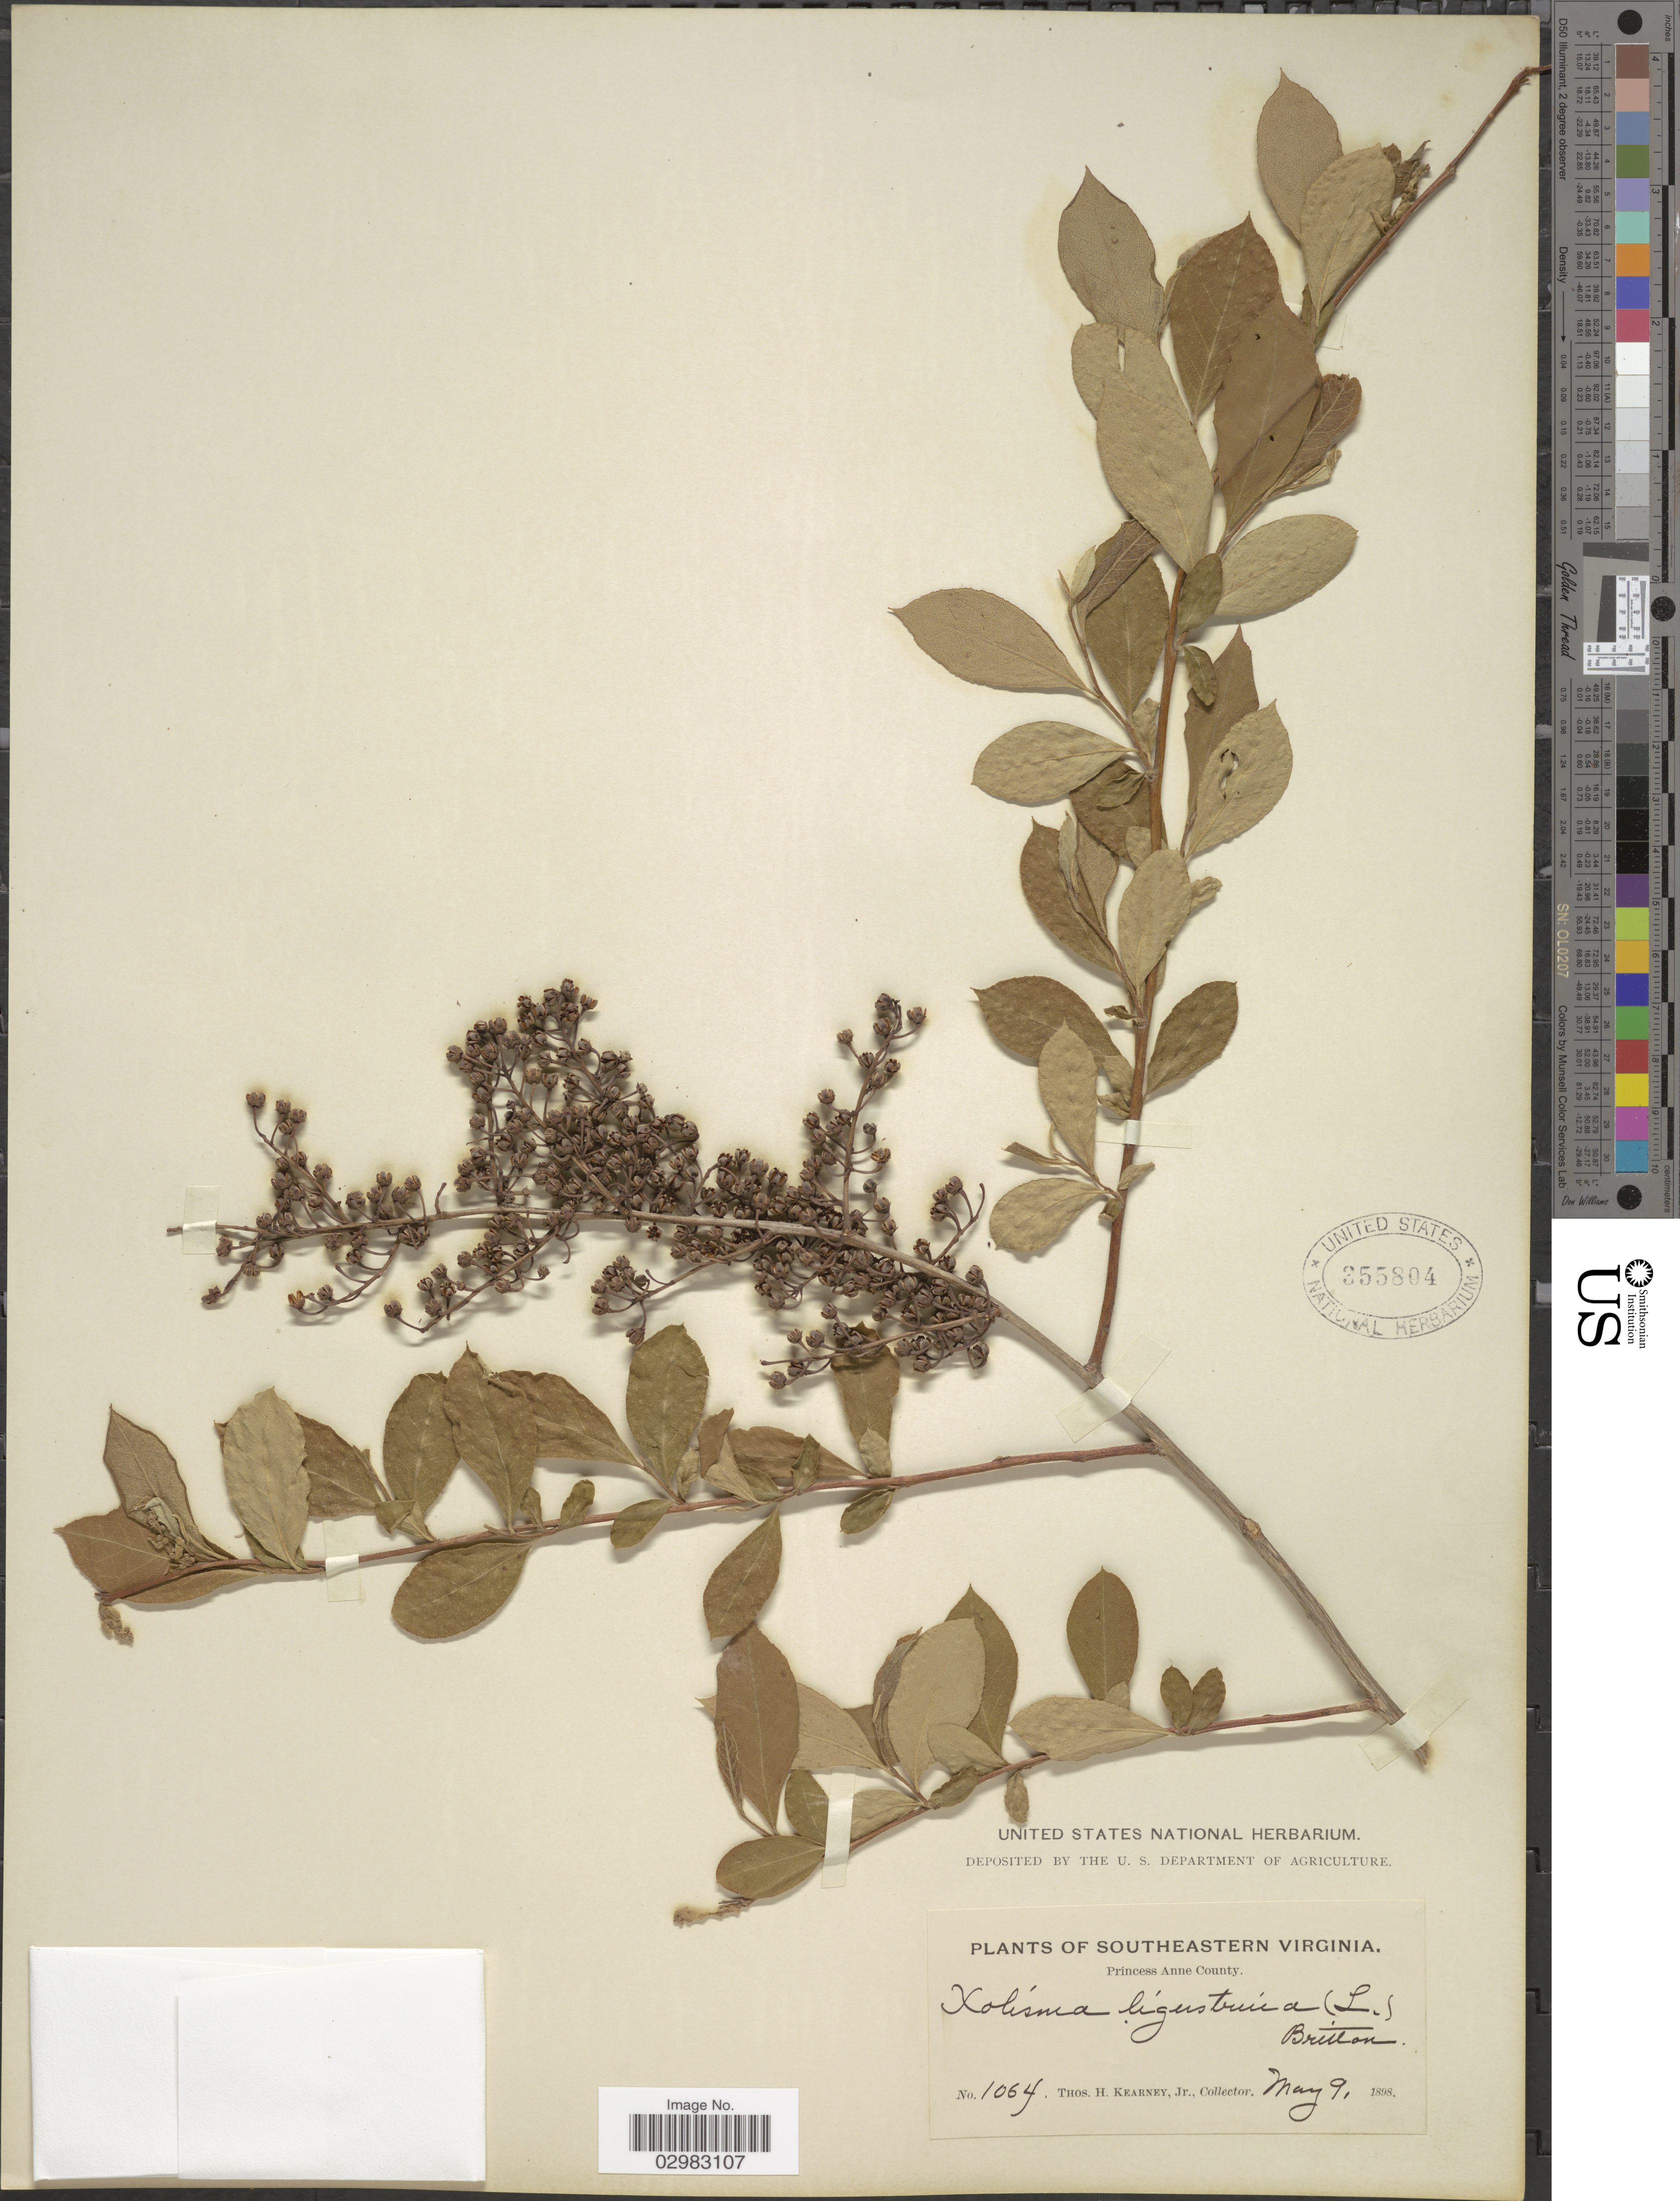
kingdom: Plantae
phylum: Tracheophyta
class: Magnoliopsida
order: Ericales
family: Ericaceae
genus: Lyonia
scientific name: Lyonia ligustrina var. ligustrina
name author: (L.) DC.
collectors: T. H. Kearney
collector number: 1064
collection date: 1898-05-09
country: United States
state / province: Virginia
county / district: City of Virginia Beach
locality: Southeastern Virginia. Princess Anne County.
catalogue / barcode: US 355804